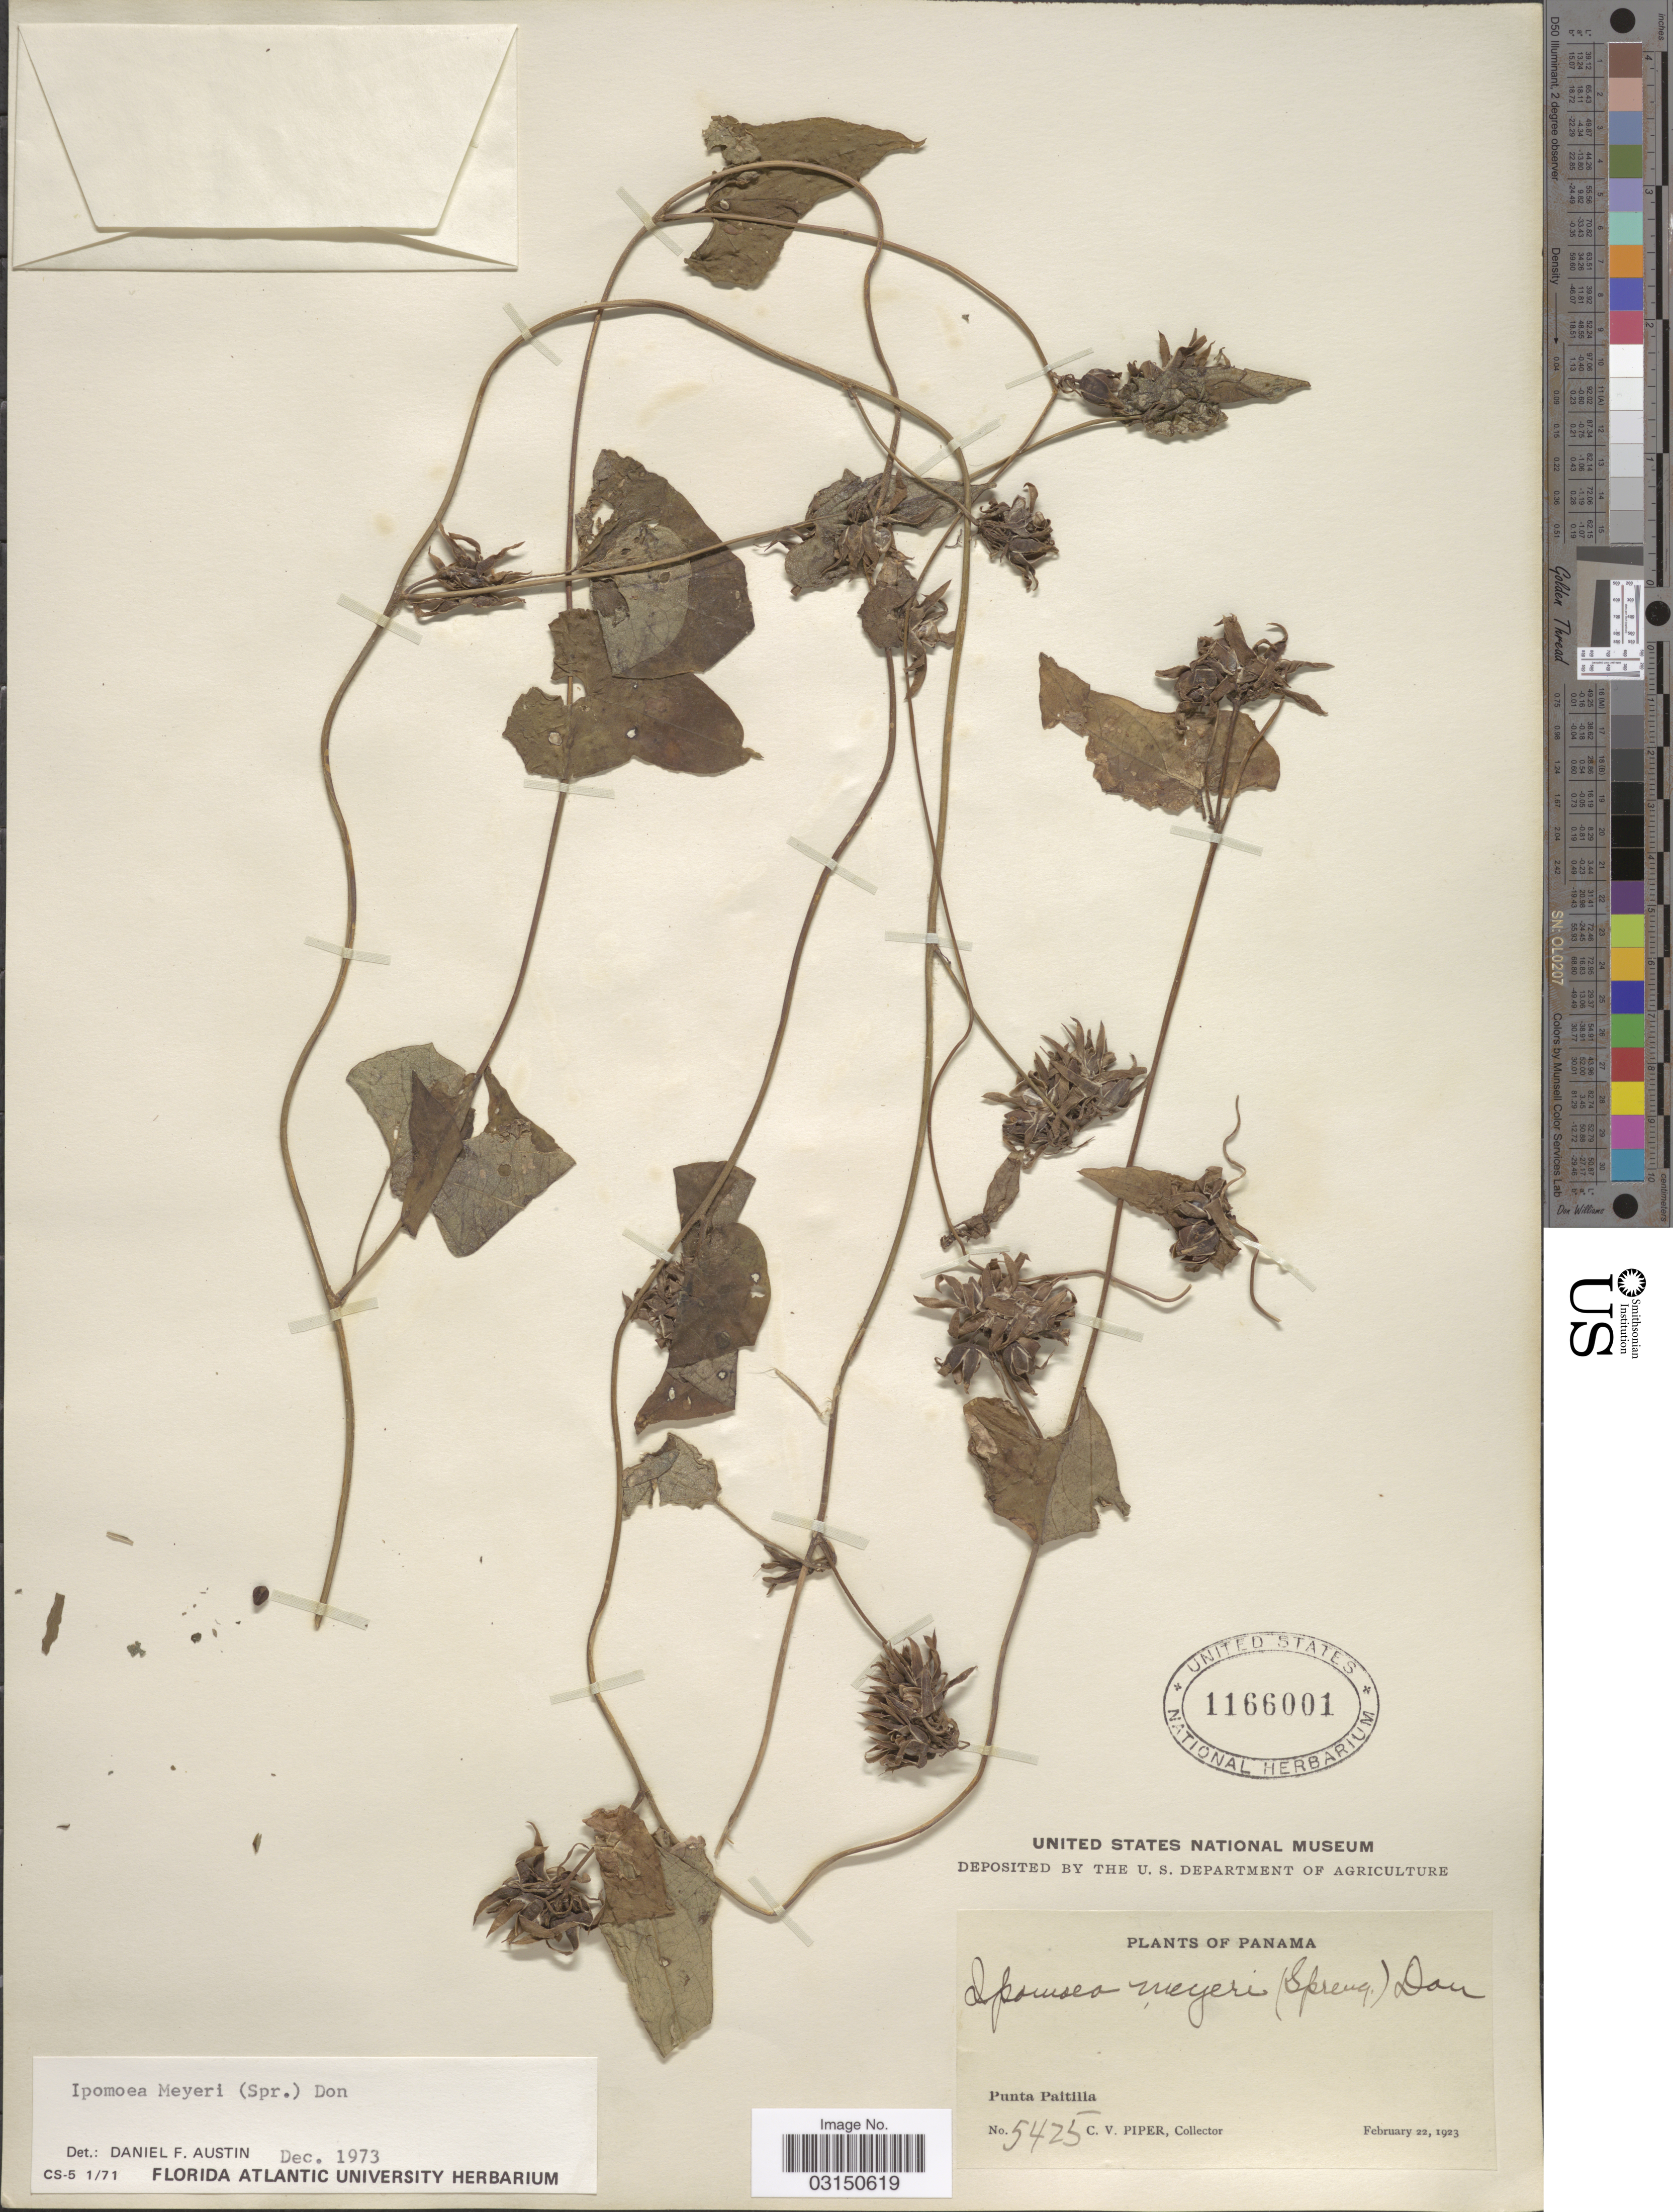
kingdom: Plantae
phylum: Tracheophyta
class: Magnoliopsida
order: Solanales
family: Convolvulaceae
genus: Ipomoea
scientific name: Ipomoea meyeri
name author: (Spreng.) G. Don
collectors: C. V. Piper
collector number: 5425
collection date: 1923-02-22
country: Panama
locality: Punta Paitilla.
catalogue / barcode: US 1166001